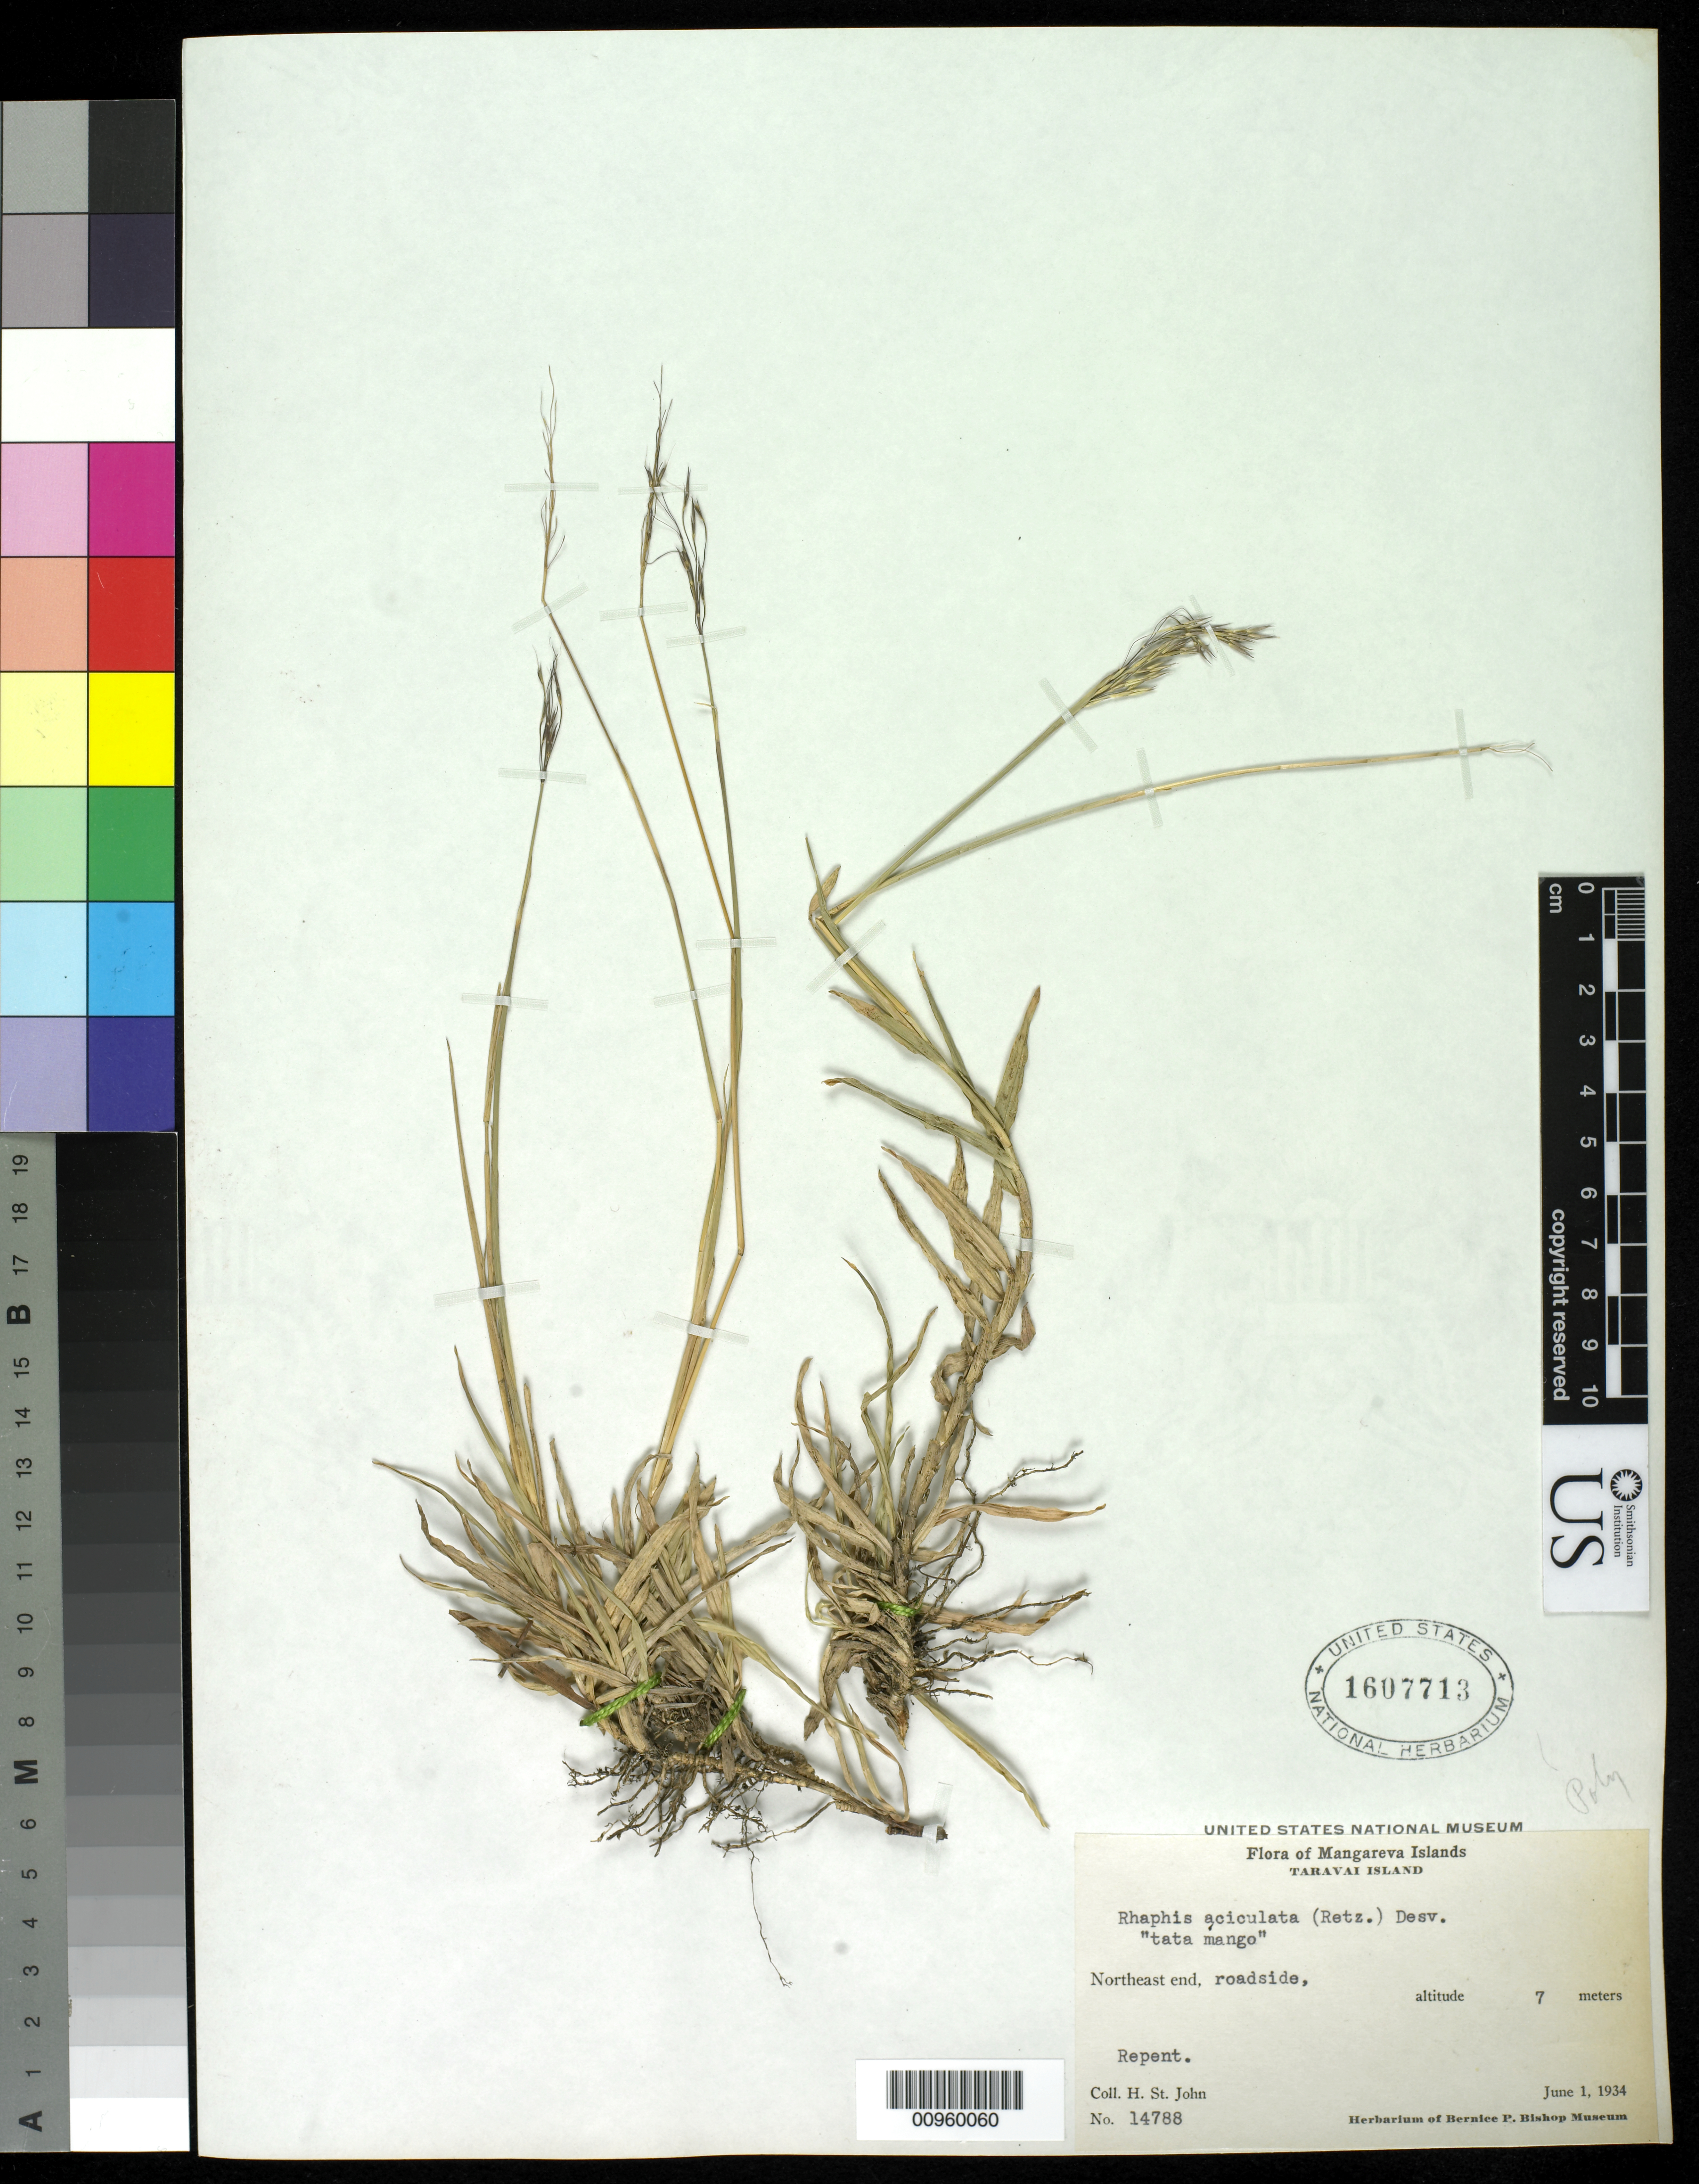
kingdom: Plantae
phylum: Tracheophyta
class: Liliopsida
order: Poales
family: Poaceae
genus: Rhaphis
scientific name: Rhaphis aciculata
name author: (Retz.) Honda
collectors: H. St. John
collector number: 14788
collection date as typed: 01 Jun 1934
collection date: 1934-06-01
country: French Polynesia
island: Taravai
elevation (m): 7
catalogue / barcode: US 1607713